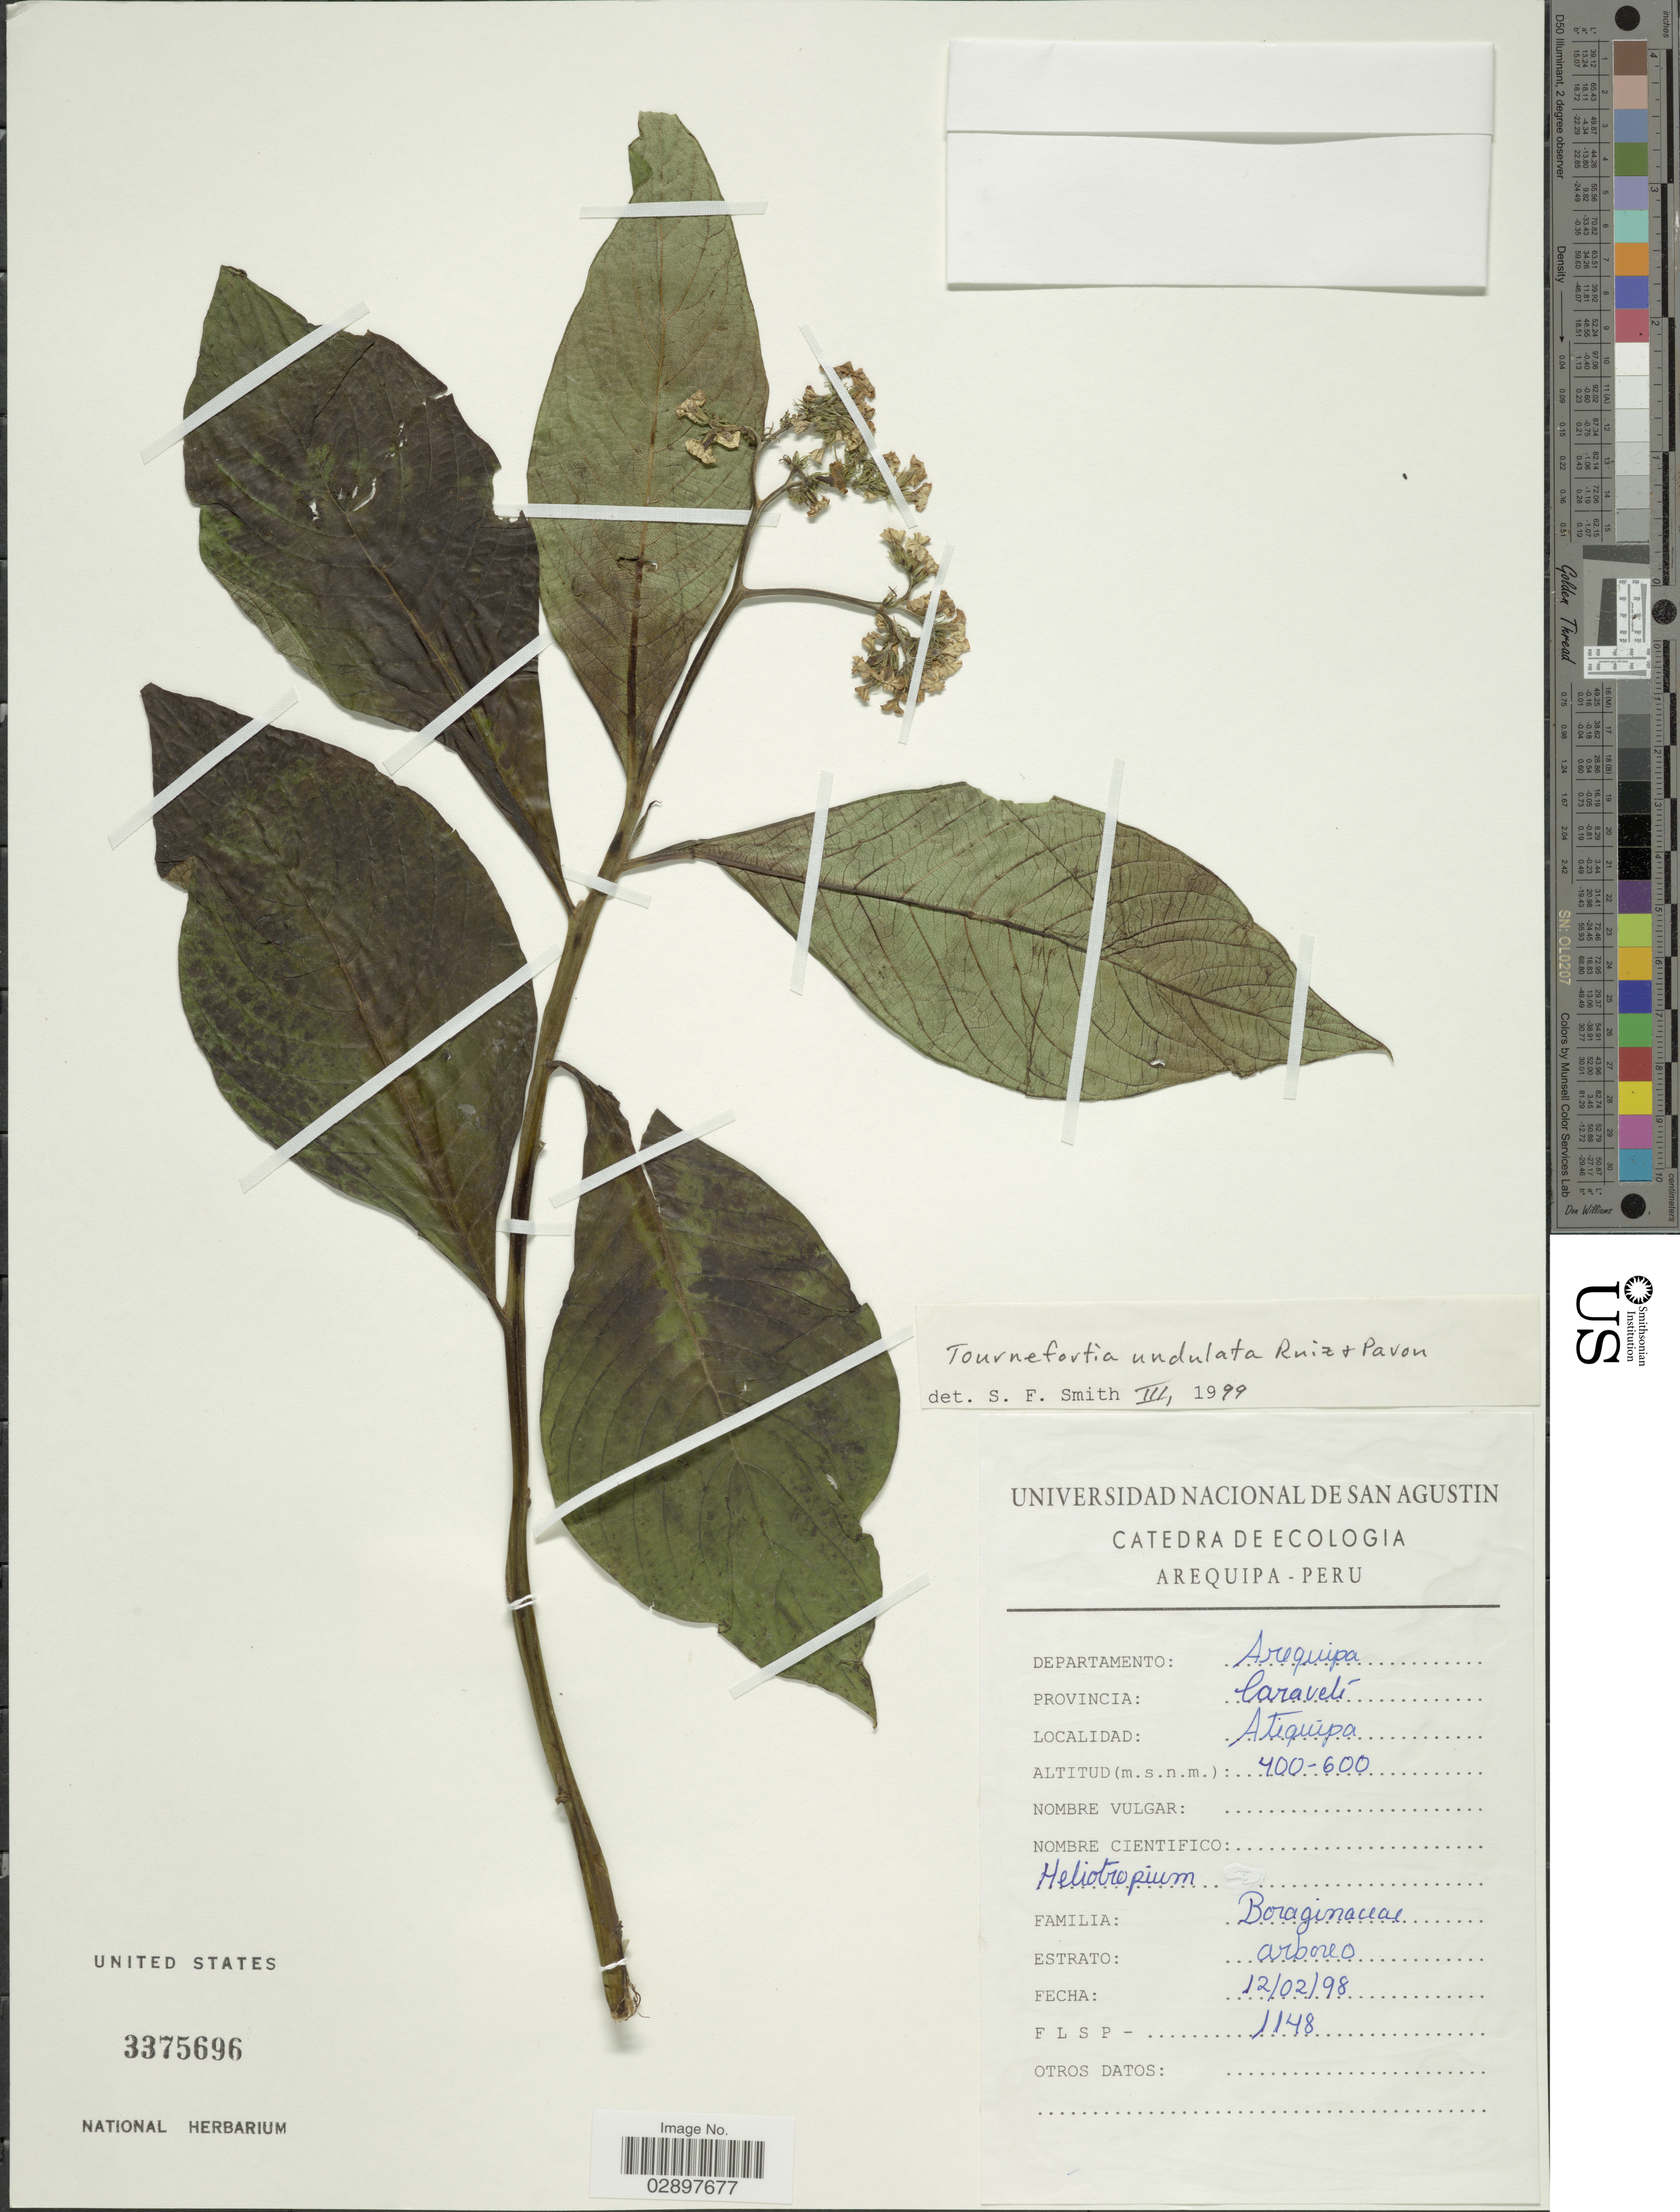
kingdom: Plantae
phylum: Tracheophyta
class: Magnoliopsida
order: Boraginales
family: Heliotropiaceae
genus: Tournefortia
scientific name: Tournefortia undulata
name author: Benth.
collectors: Universidad Nacional de San Agustin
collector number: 3375696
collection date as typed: Transcribed d/m/y: 12/2/98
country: Peru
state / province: Arequipa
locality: Departamento: Arequipa, Provincia Caravelí. Atiquipa.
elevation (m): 400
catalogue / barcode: US 3375696